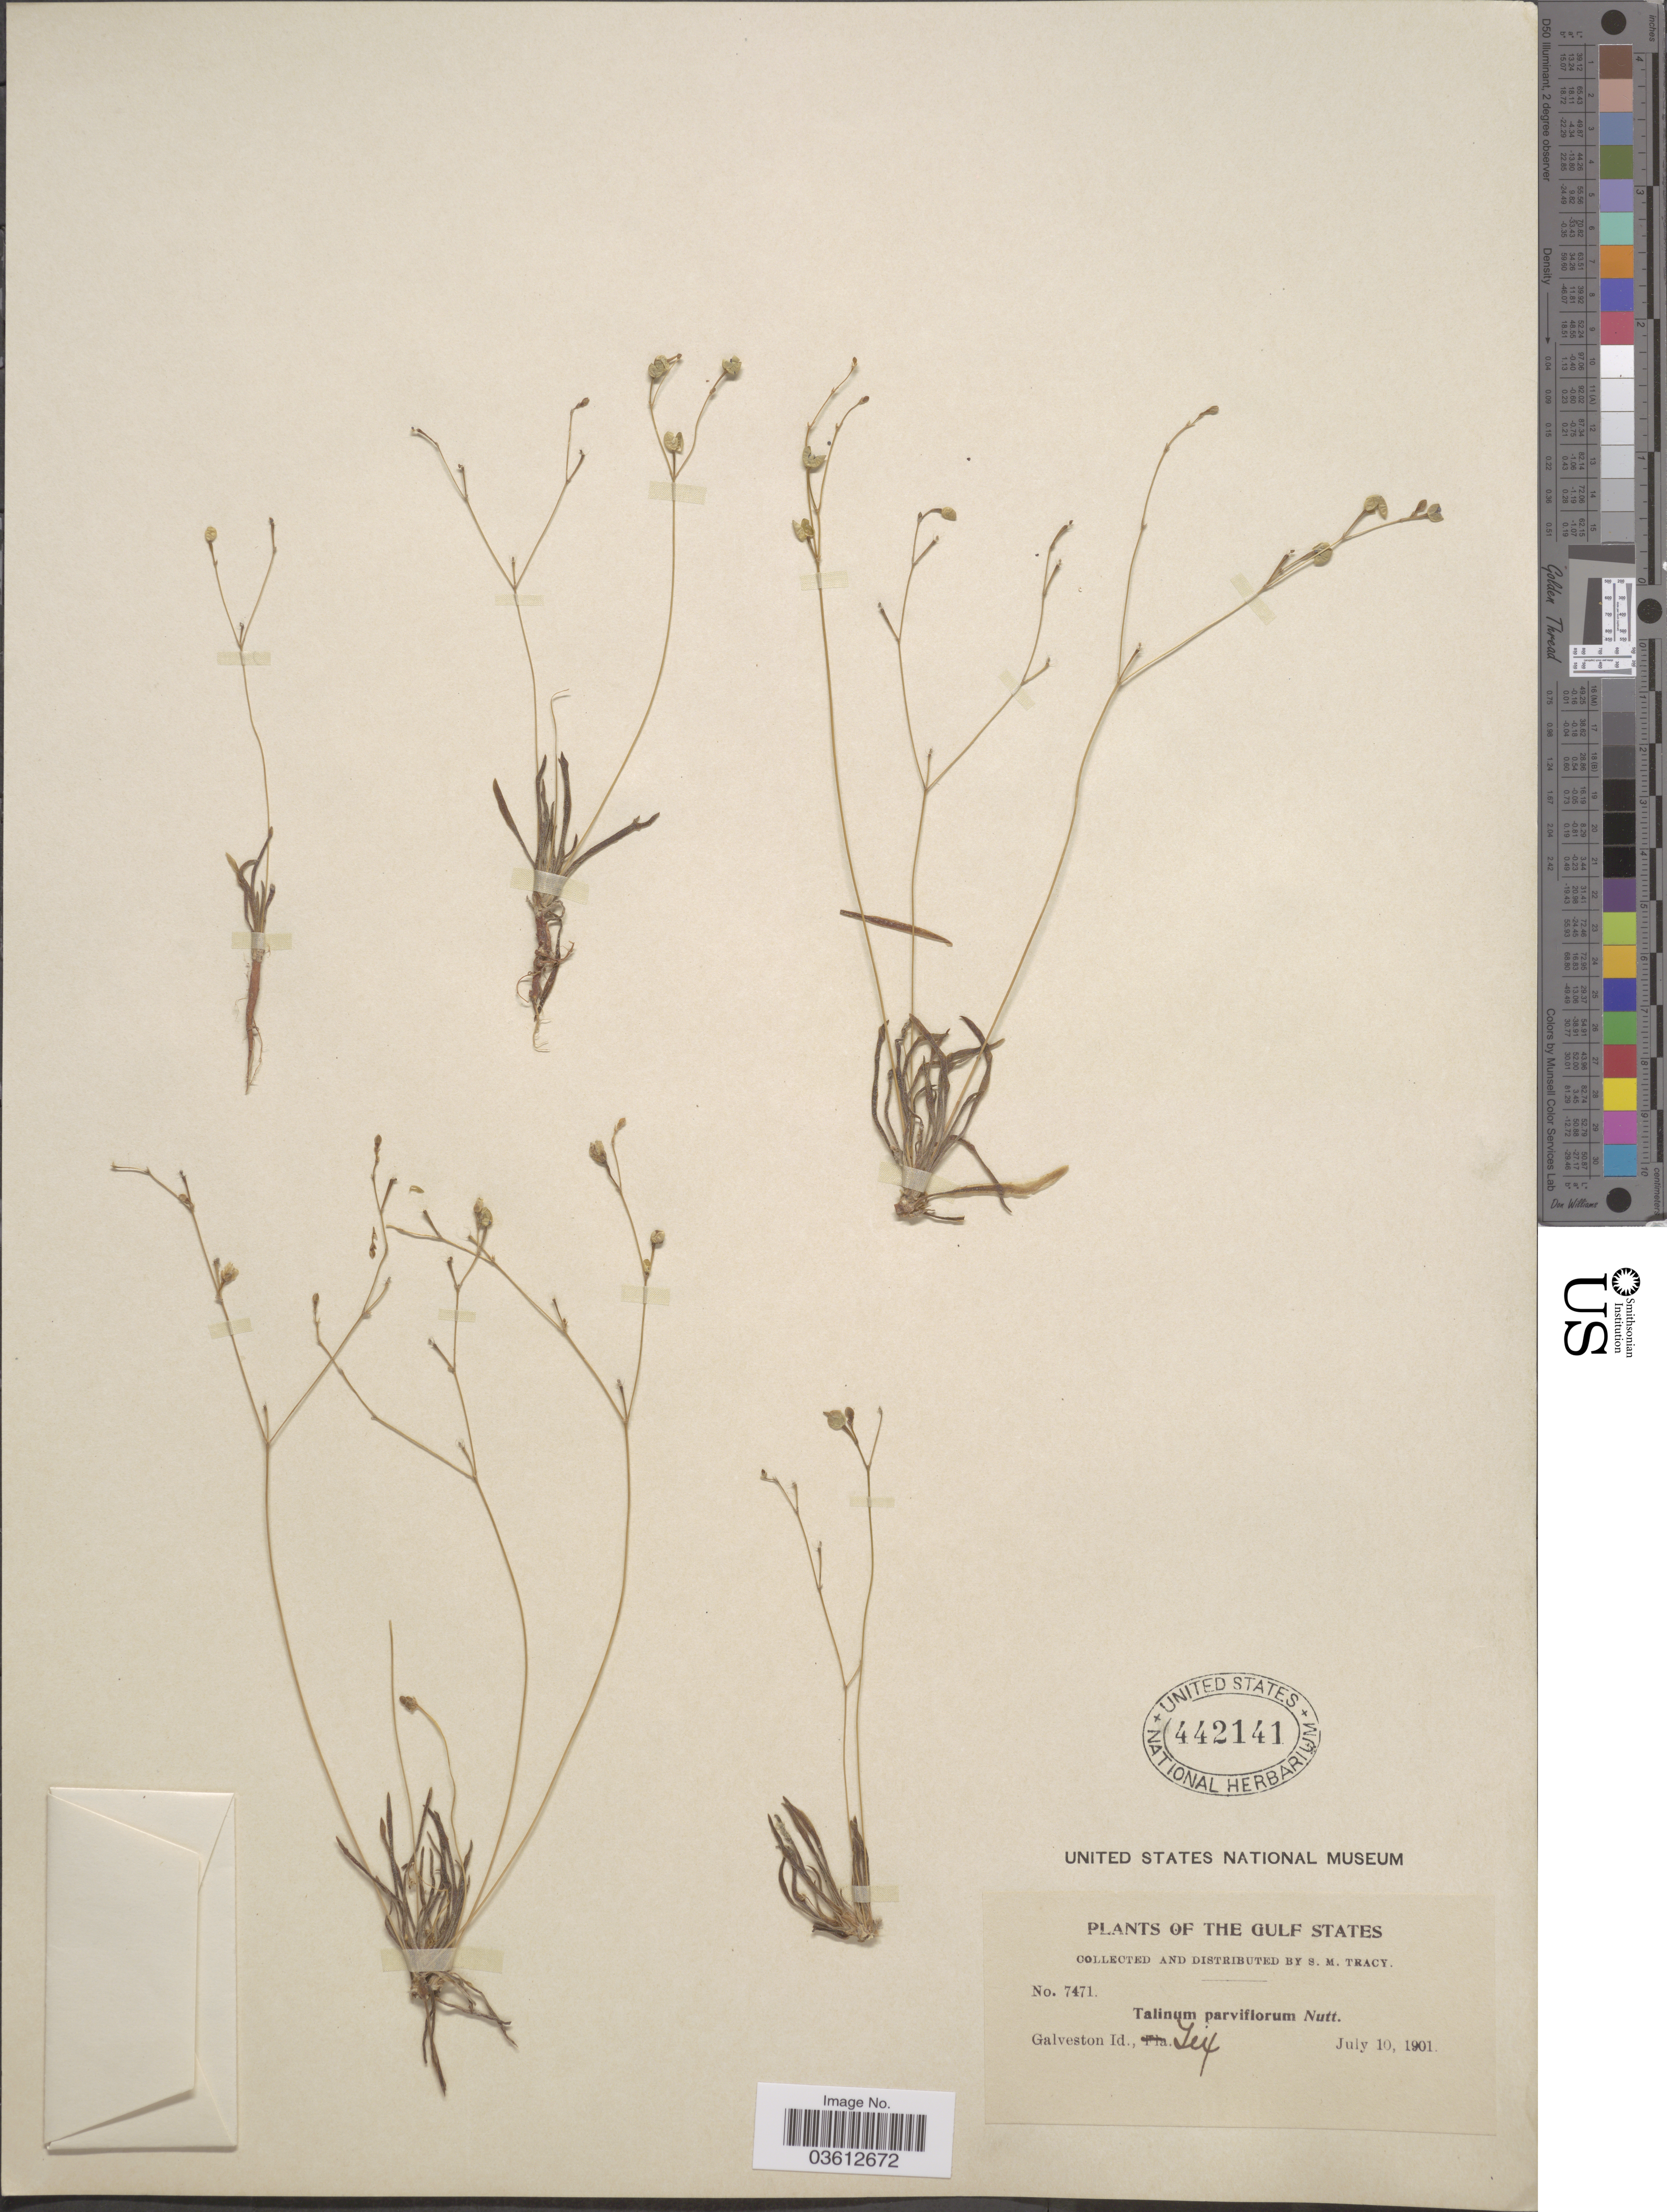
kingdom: Plantae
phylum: Tracheophyta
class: Magnoliopsida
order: Caryophyllales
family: Talinaceae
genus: Talinum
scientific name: Talinum parviflorum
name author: Nutt.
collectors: S. M. Tracy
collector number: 7471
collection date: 1901-07-10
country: United States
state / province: Texas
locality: Gulf States. Galveston Id.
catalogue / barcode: US 442141